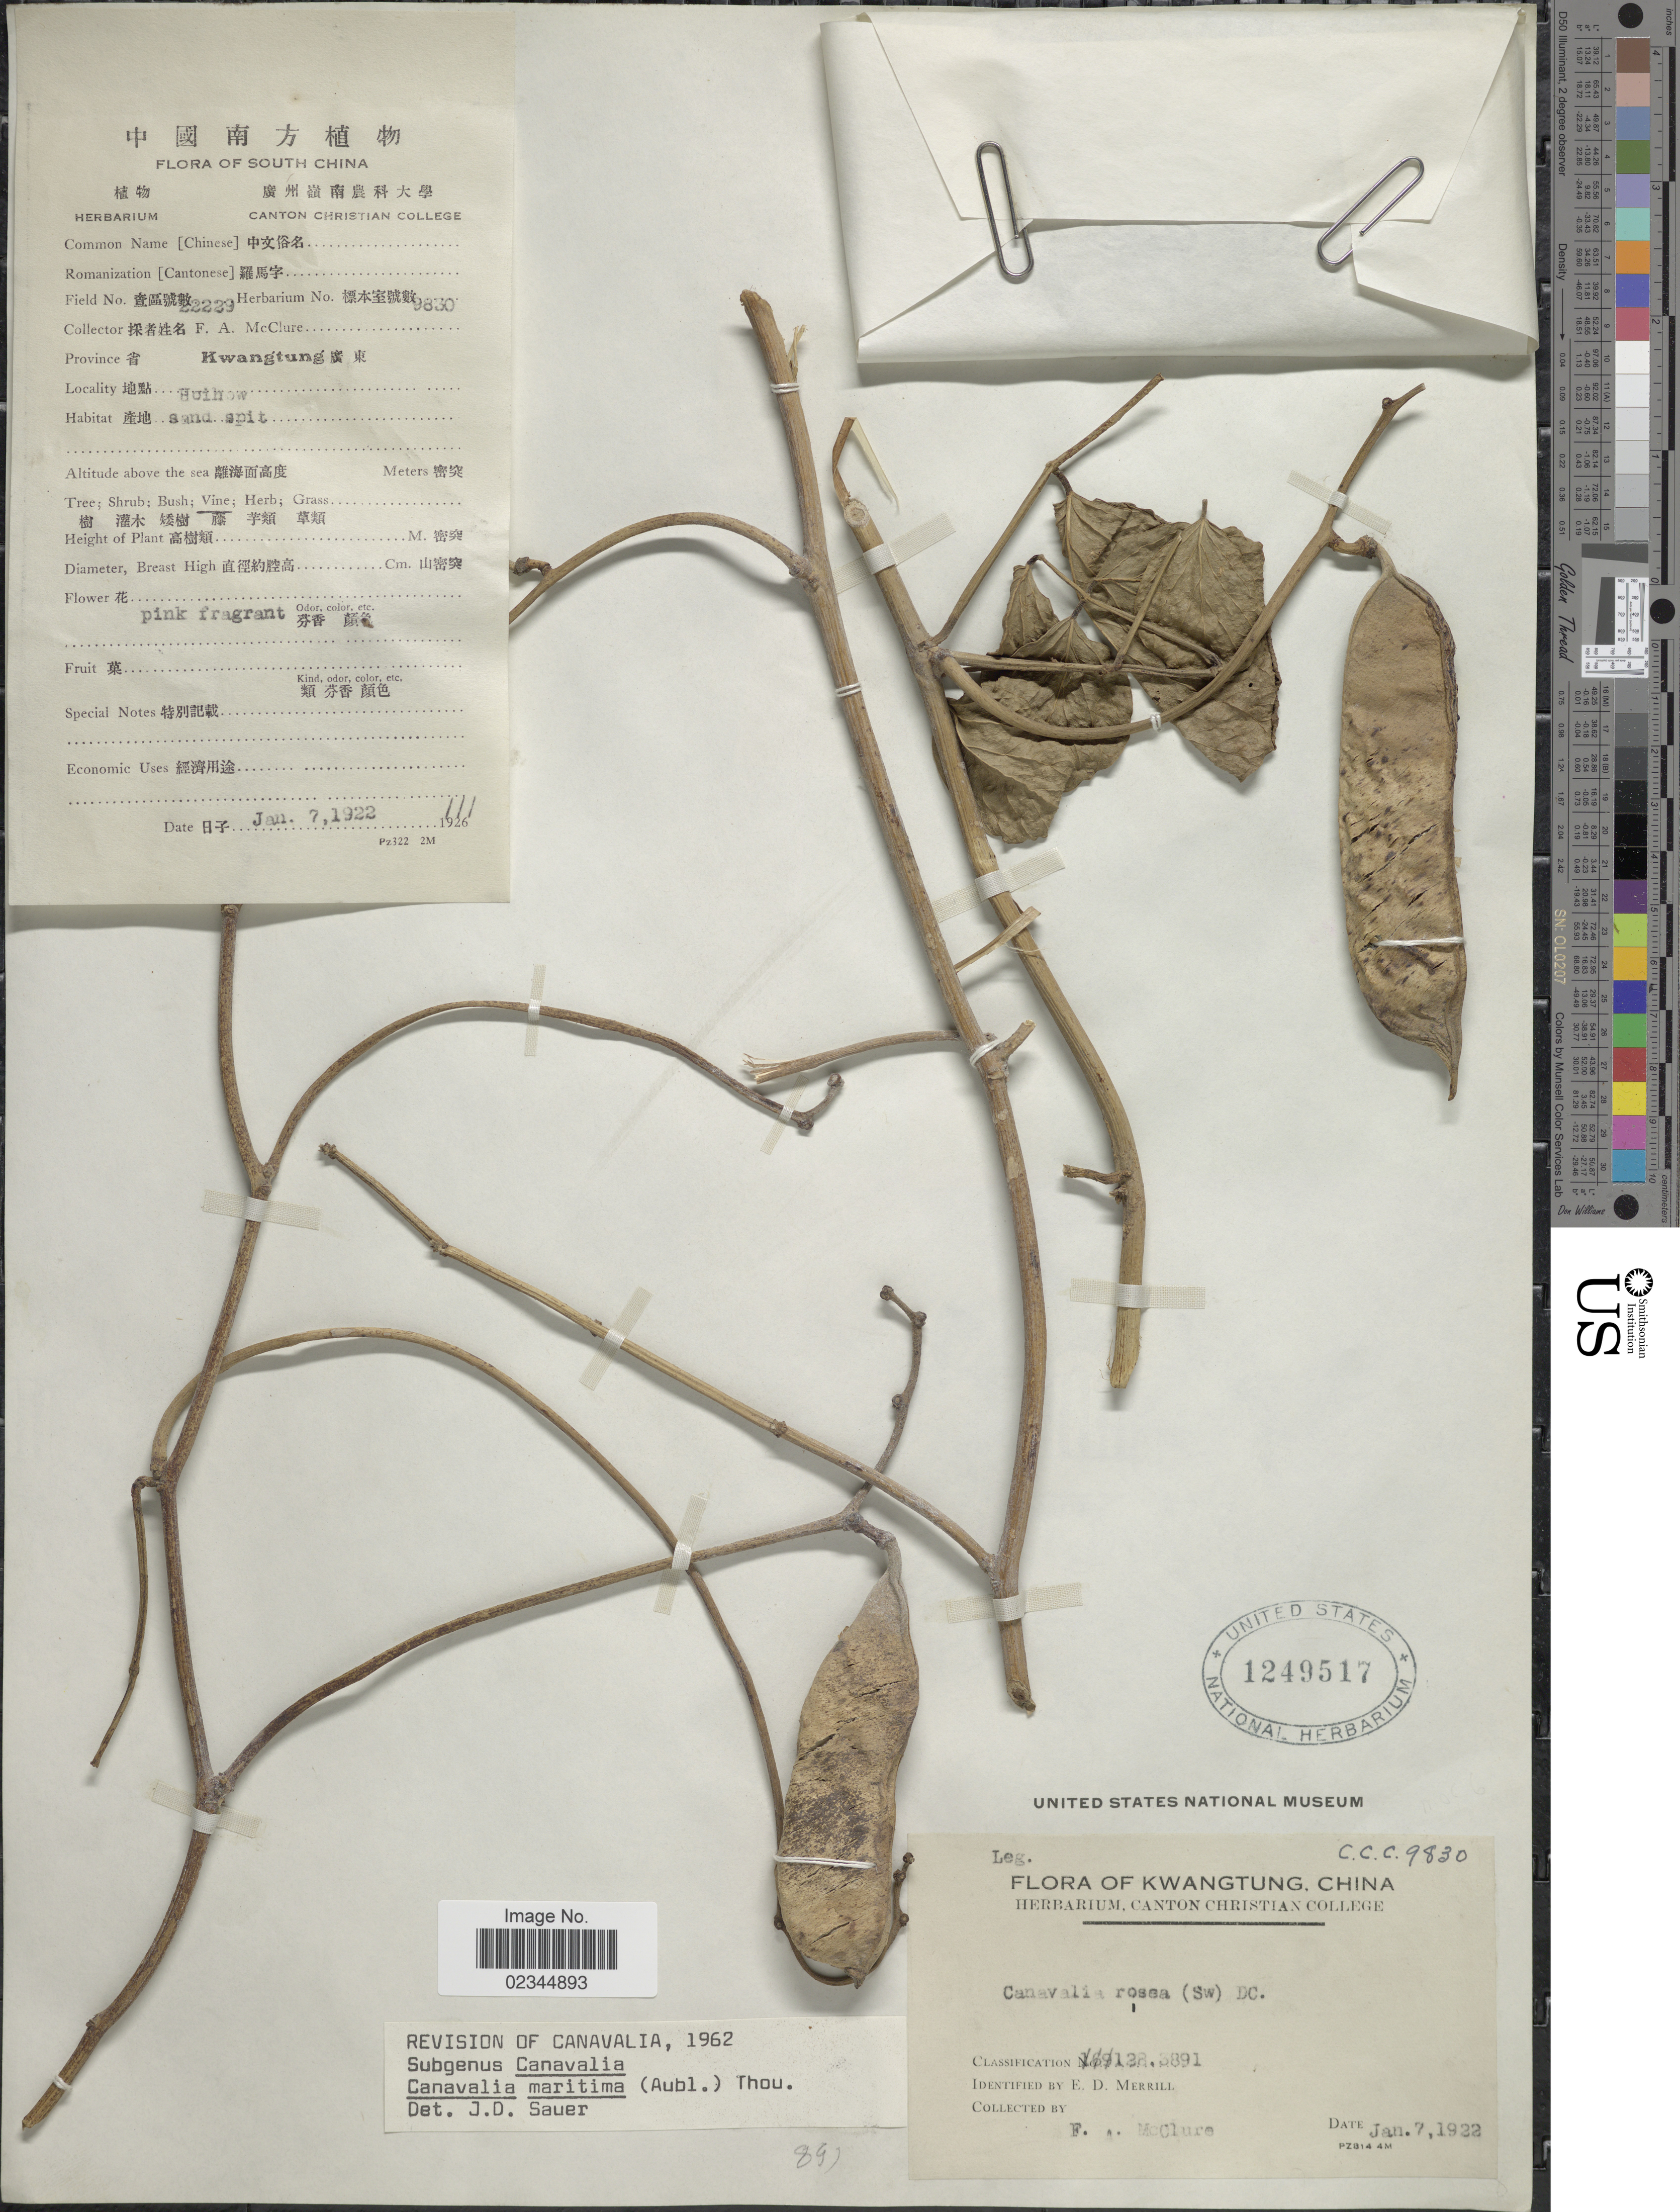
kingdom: Plantae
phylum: Tracheophyta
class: Magnoliopsida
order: Fabales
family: Fabaceae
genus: Canavalia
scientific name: Canavalia rosea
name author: (Sw.) DC.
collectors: F. A. McClure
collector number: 22229/9830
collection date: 1932-01-07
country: China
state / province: Guangdong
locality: Kwangtung, Hoihow, South China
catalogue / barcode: US 1249517